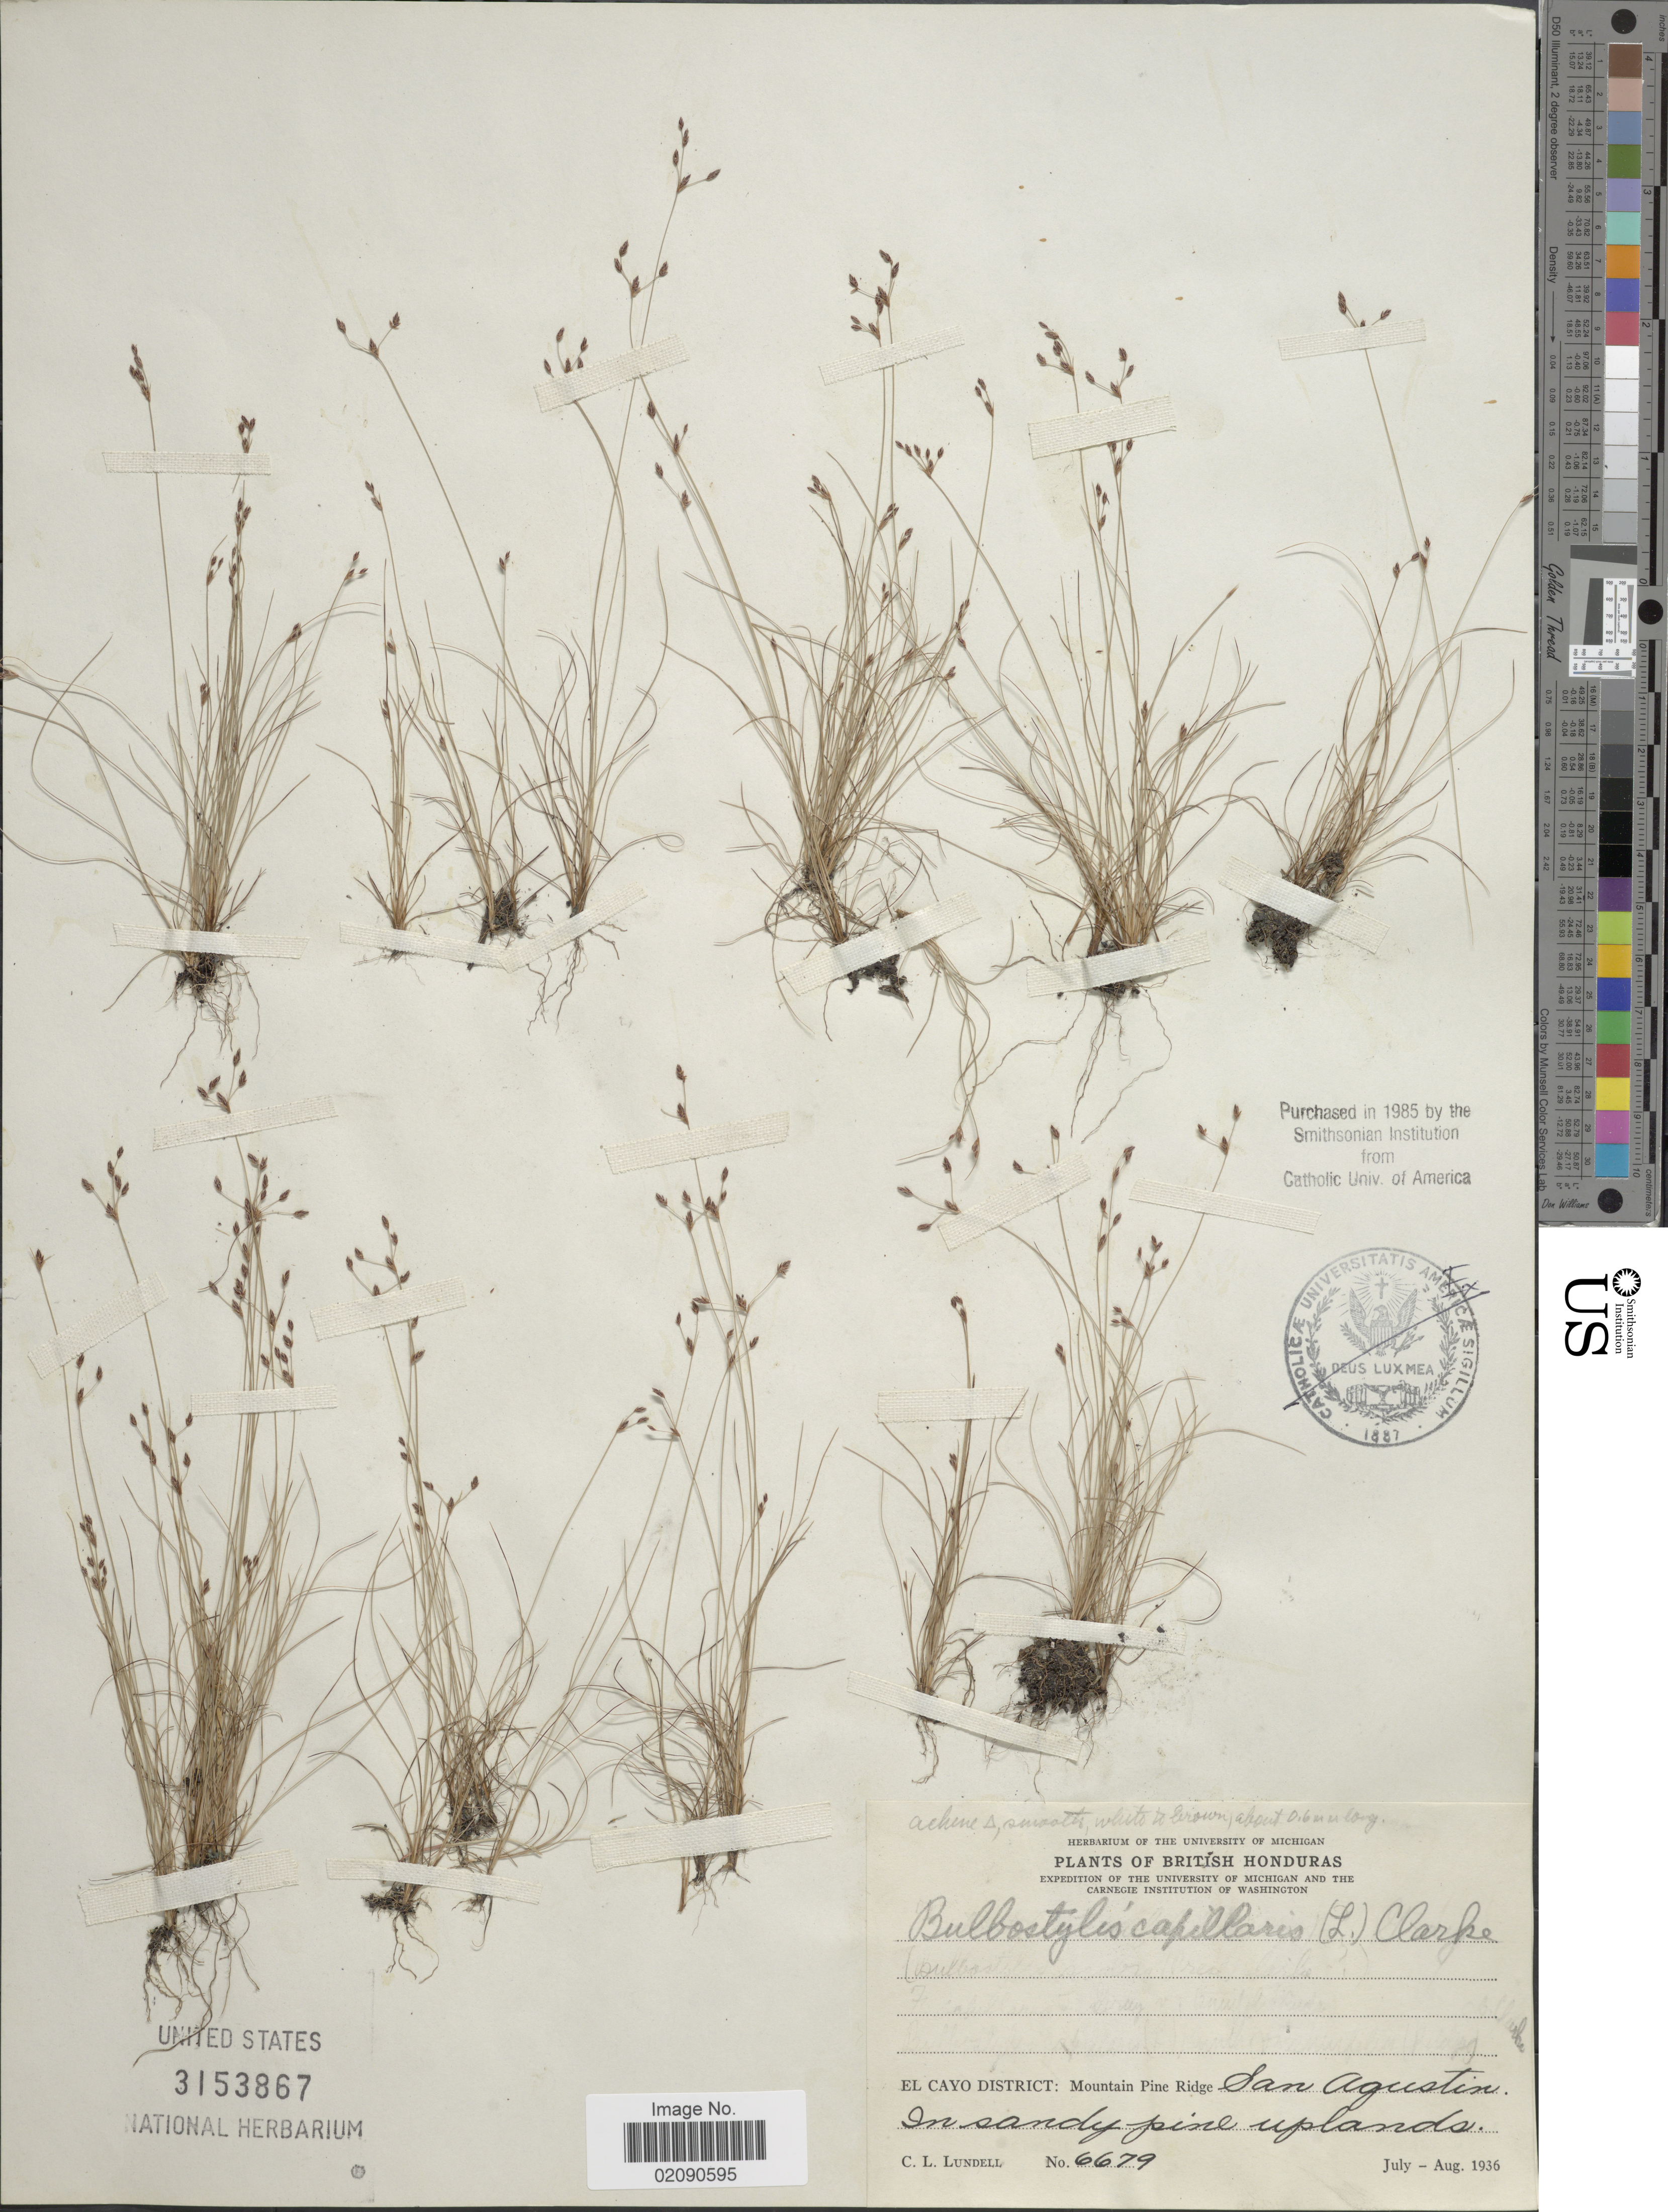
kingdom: Plantae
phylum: Tracheophyta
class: Liliopsida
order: Poales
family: Cyperaceae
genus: Bulbostylis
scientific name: Bulbostylis capillaris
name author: (L.) Kunth ex C.B. Clarke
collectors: C. L. Lundell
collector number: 6679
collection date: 1936-07/1936-08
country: Belize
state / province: Cayo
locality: British Honduras, El Cayo District: Mountain Pine Ridge San Augustin, In sandy pine uplands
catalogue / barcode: US 3153867